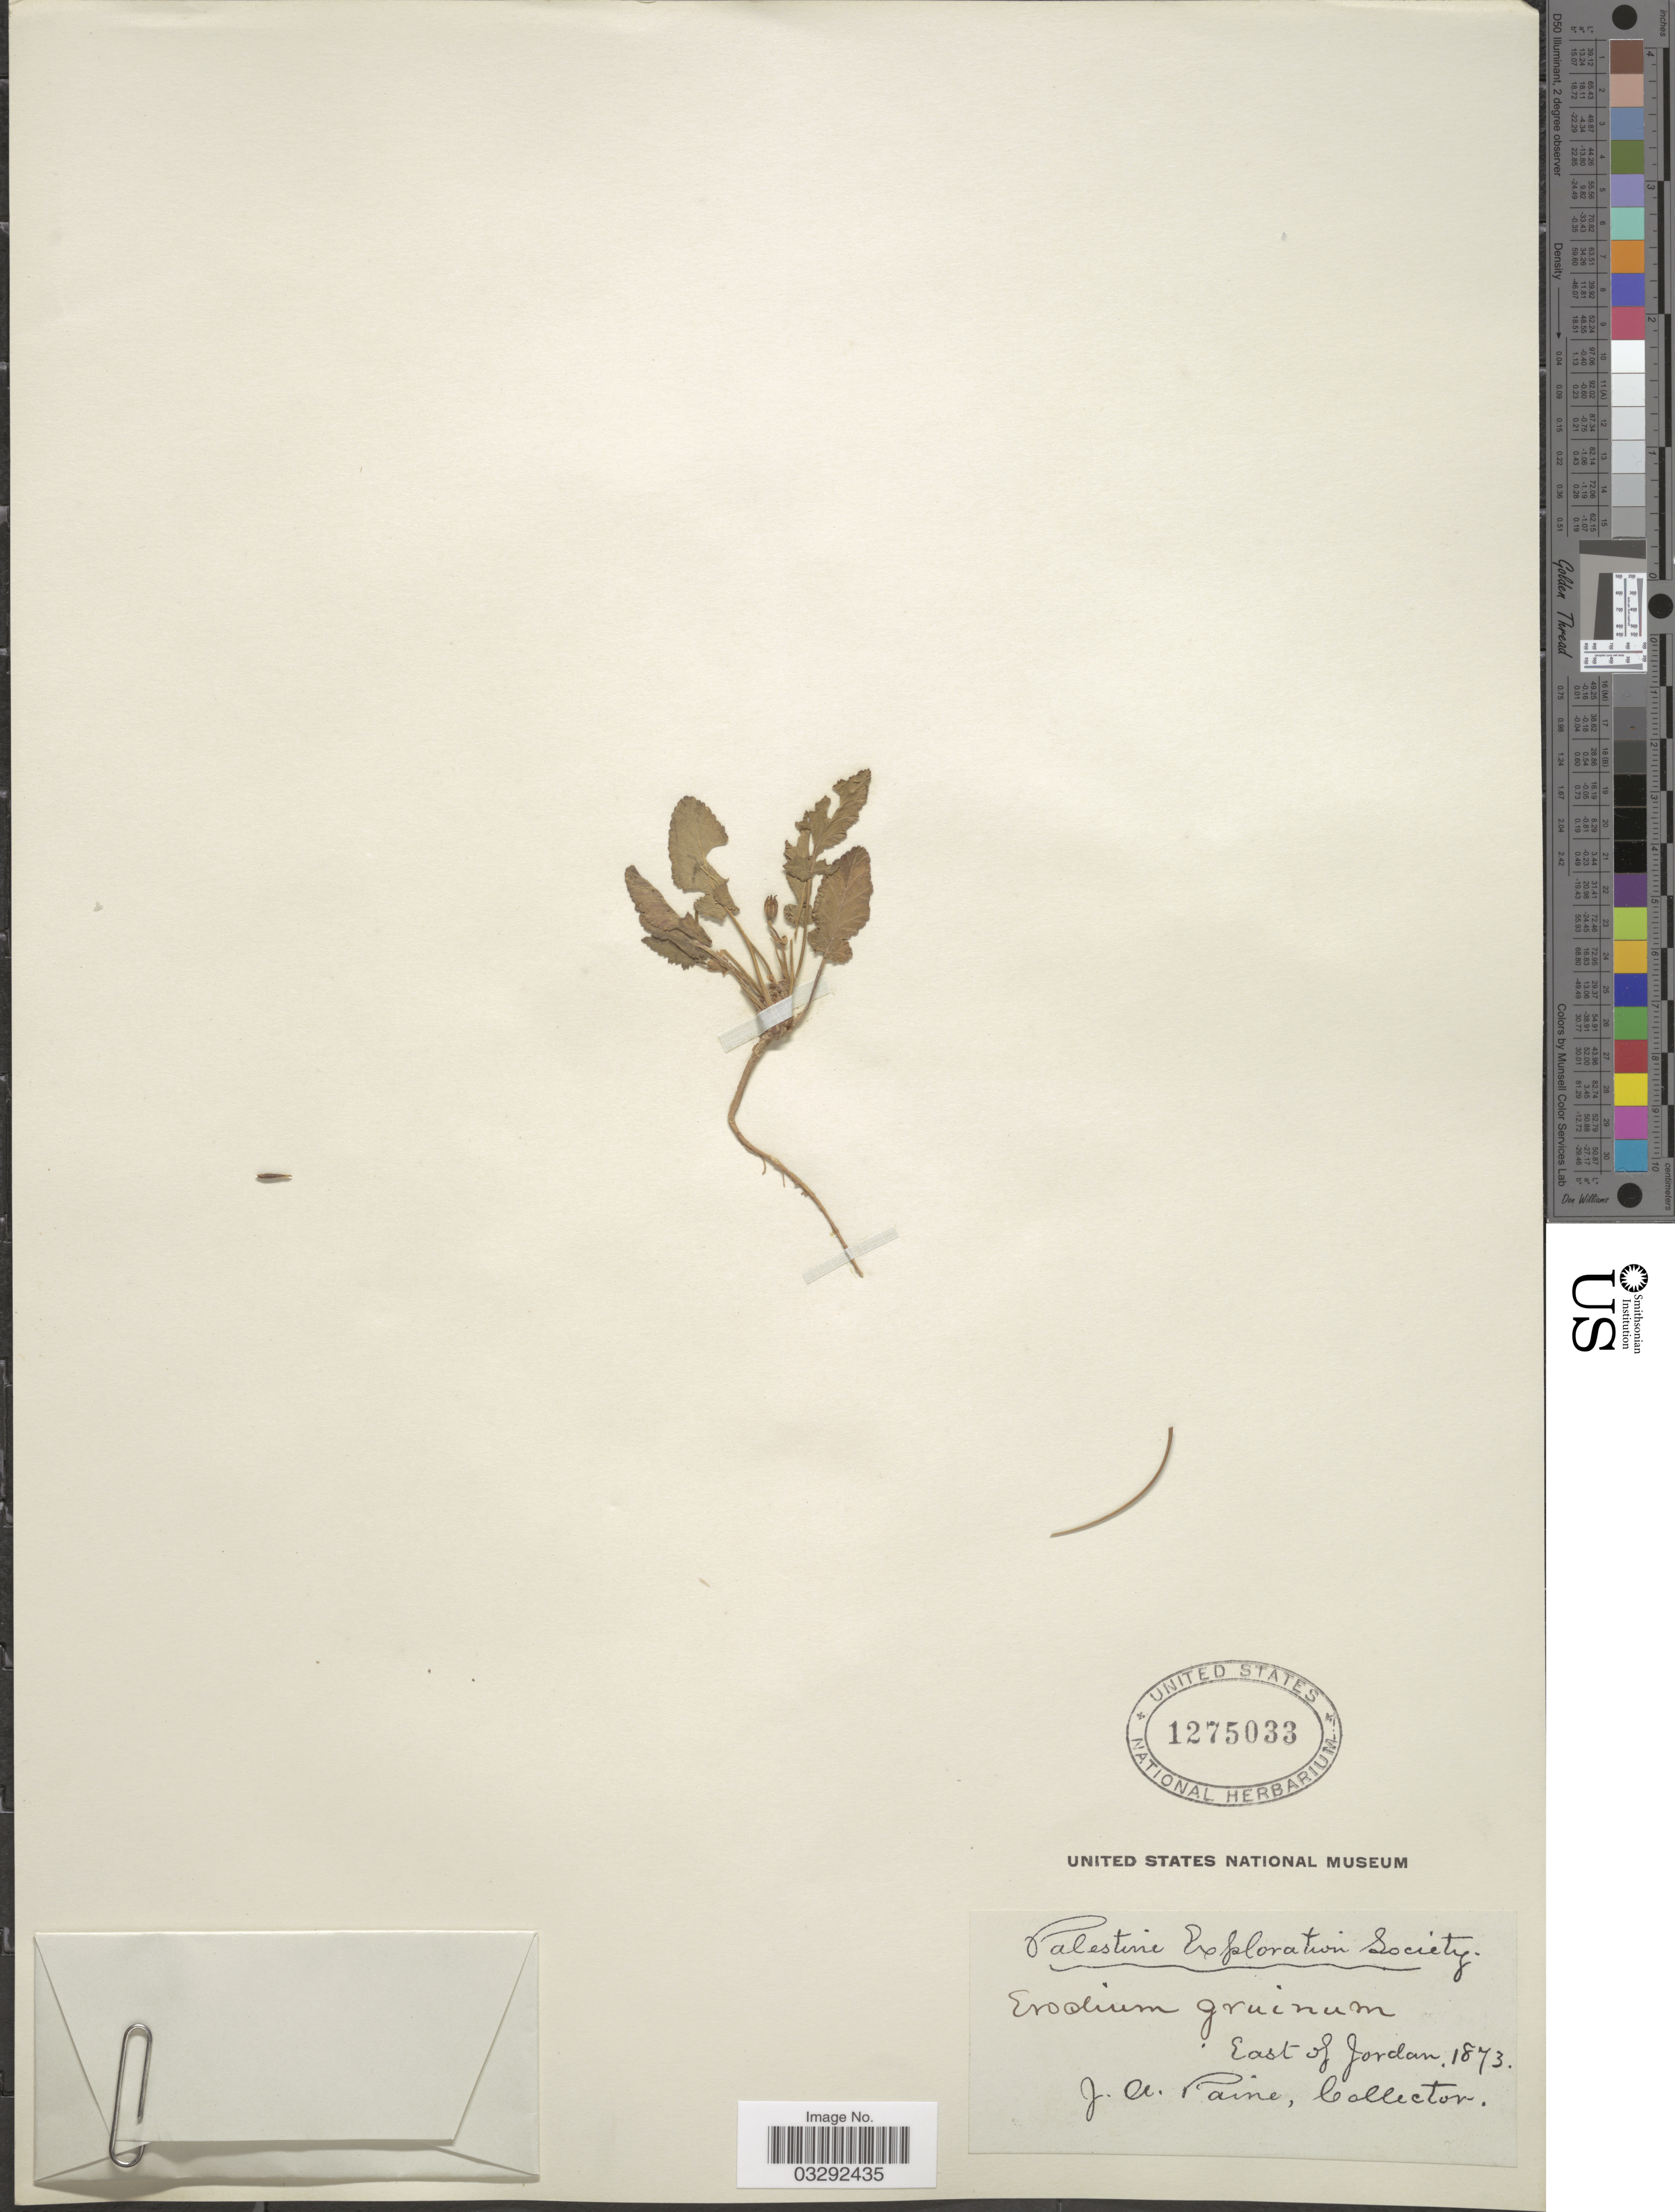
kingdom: Plantae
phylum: Tracheophyta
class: Magnoliopsida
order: Geraniales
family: Geraniaceae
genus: Erodium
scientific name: Erodium gruinum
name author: L'Hér. ex Aiton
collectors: J. A. Paine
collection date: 1873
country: Jordan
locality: East of Jordan.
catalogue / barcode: US 1275033